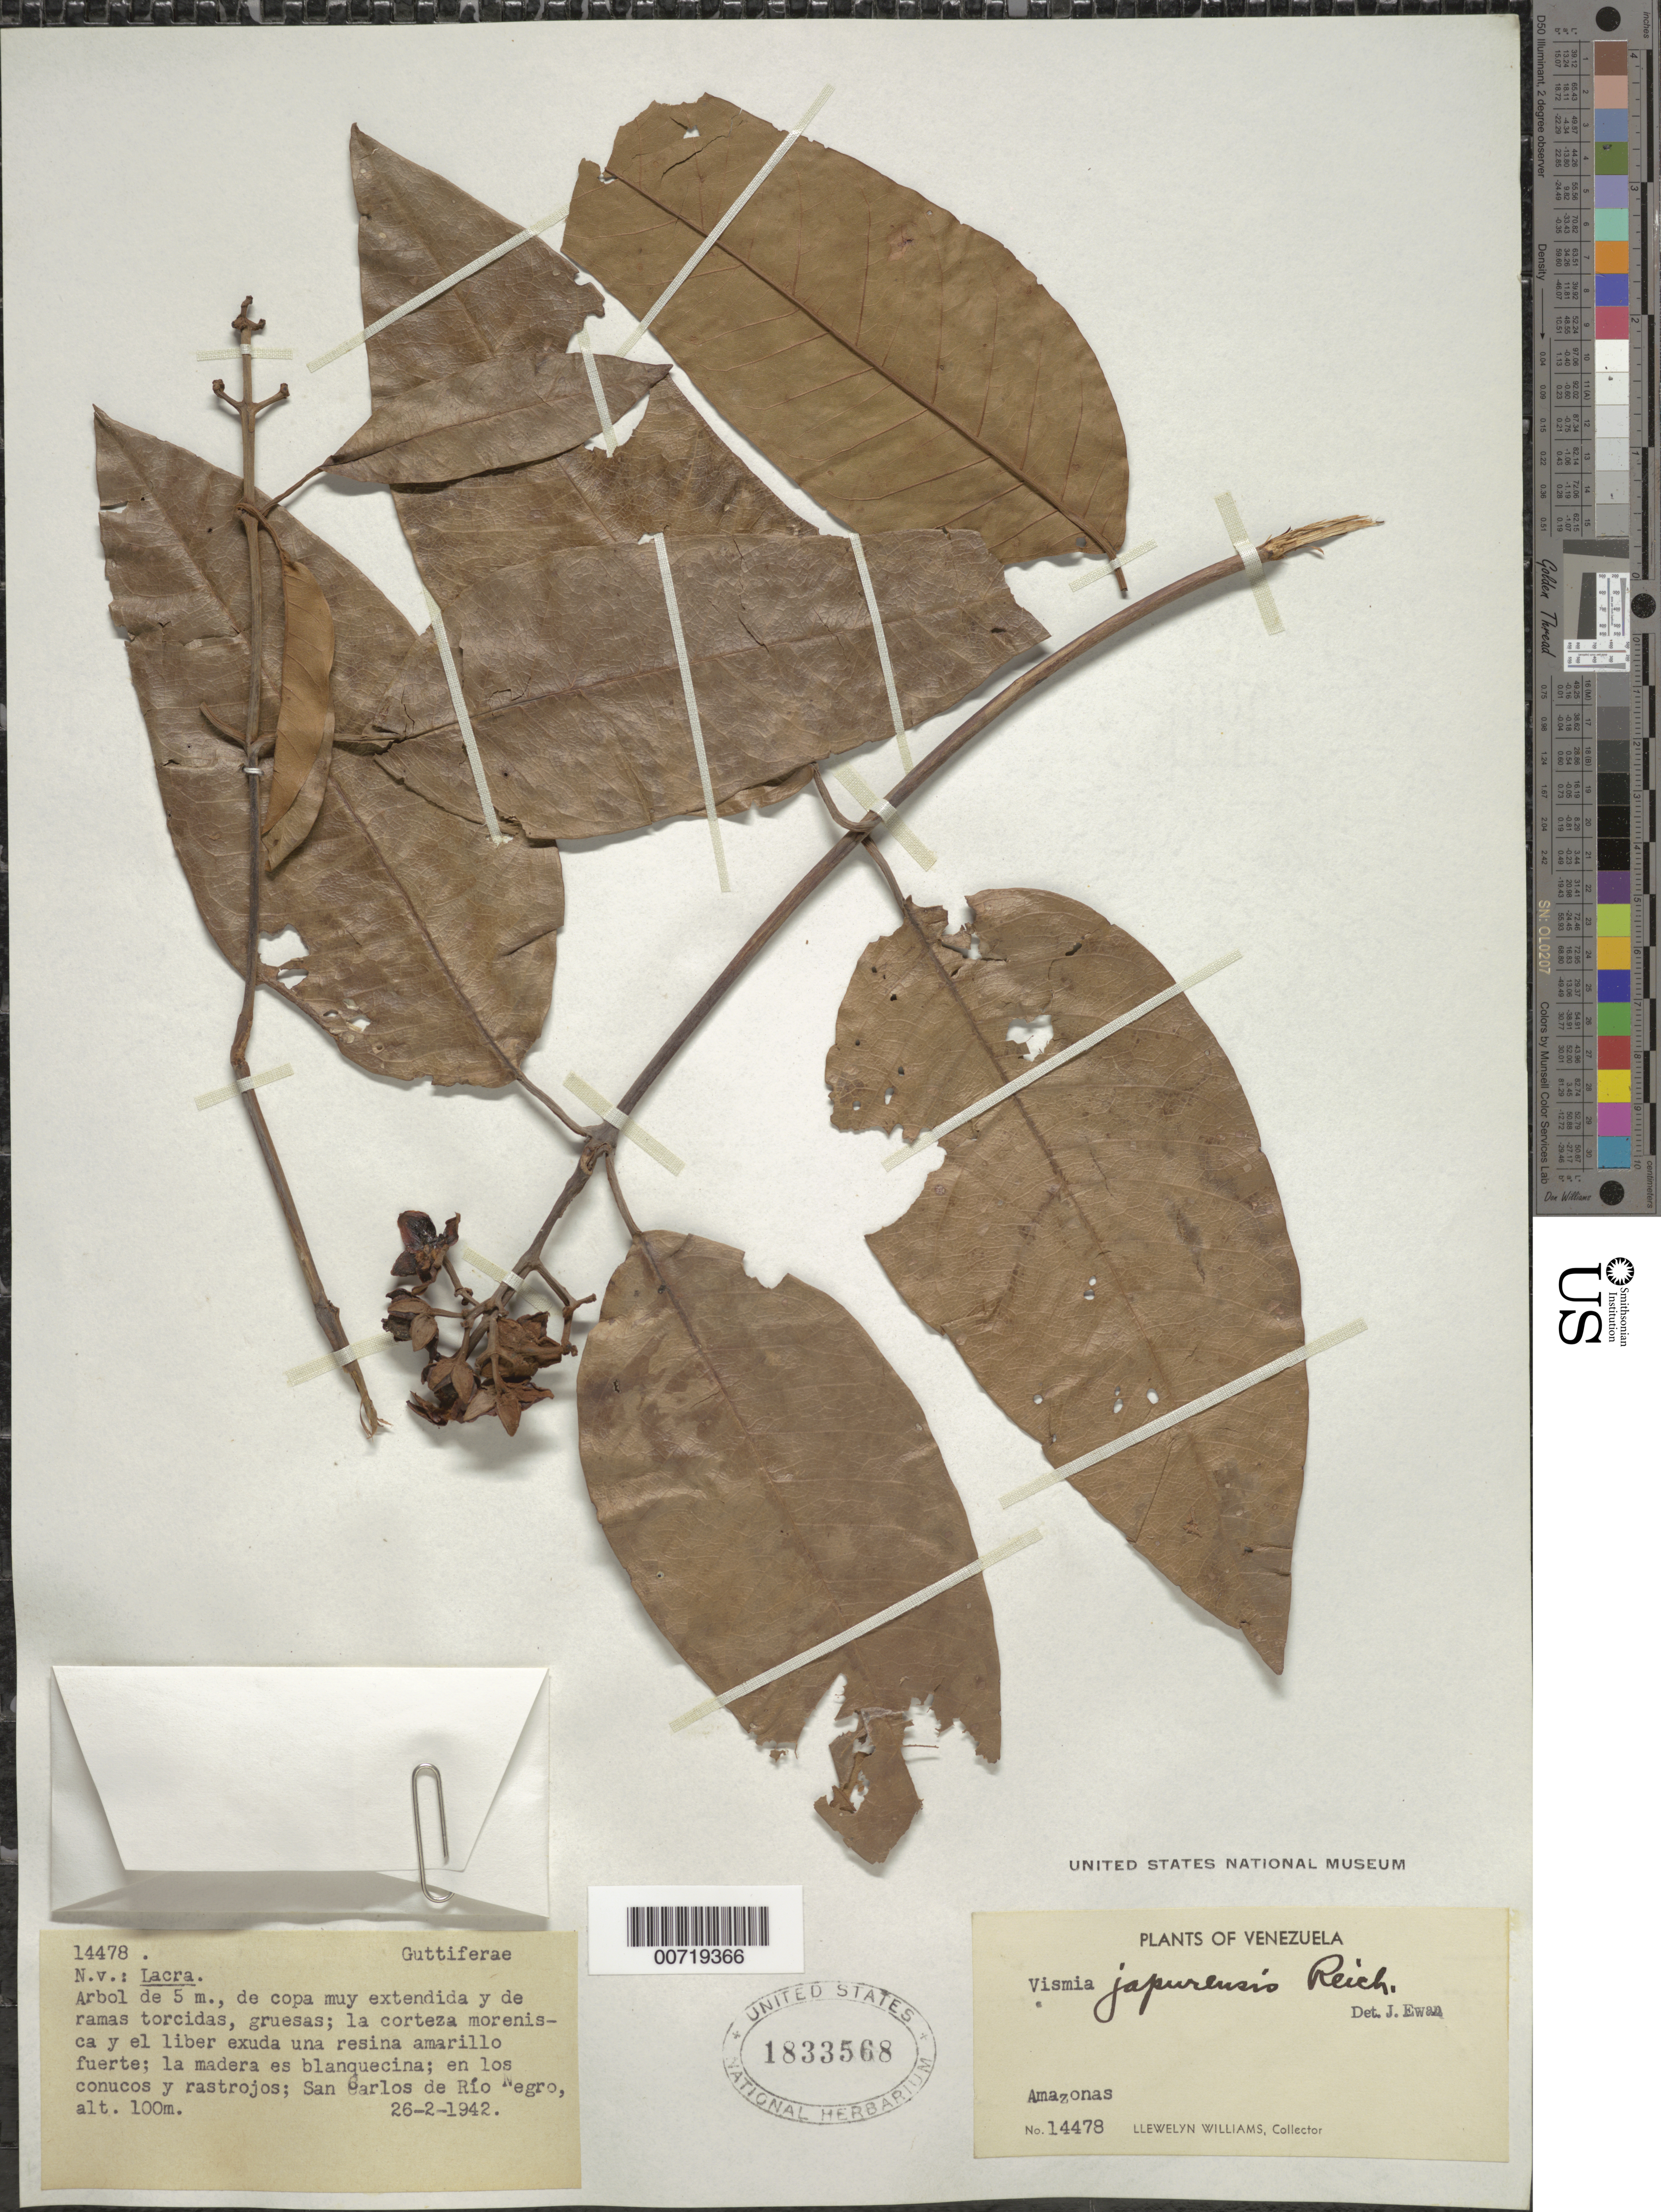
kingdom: Plantae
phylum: Tracheophyta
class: Magnoliopsida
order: Malpighiales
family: Hypericaceae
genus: Vismia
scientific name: Vismia japurensis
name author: Reichardt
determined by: Ewan, J. A.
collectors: Ll. Williams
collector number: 14478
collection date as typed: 26-Feb-42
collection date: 1942-02-26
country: Venezuela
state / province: Amazonas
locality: San Carlos de Río Negro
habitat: En los conucos y rastrojos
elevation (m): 100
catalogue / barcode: US 1833568